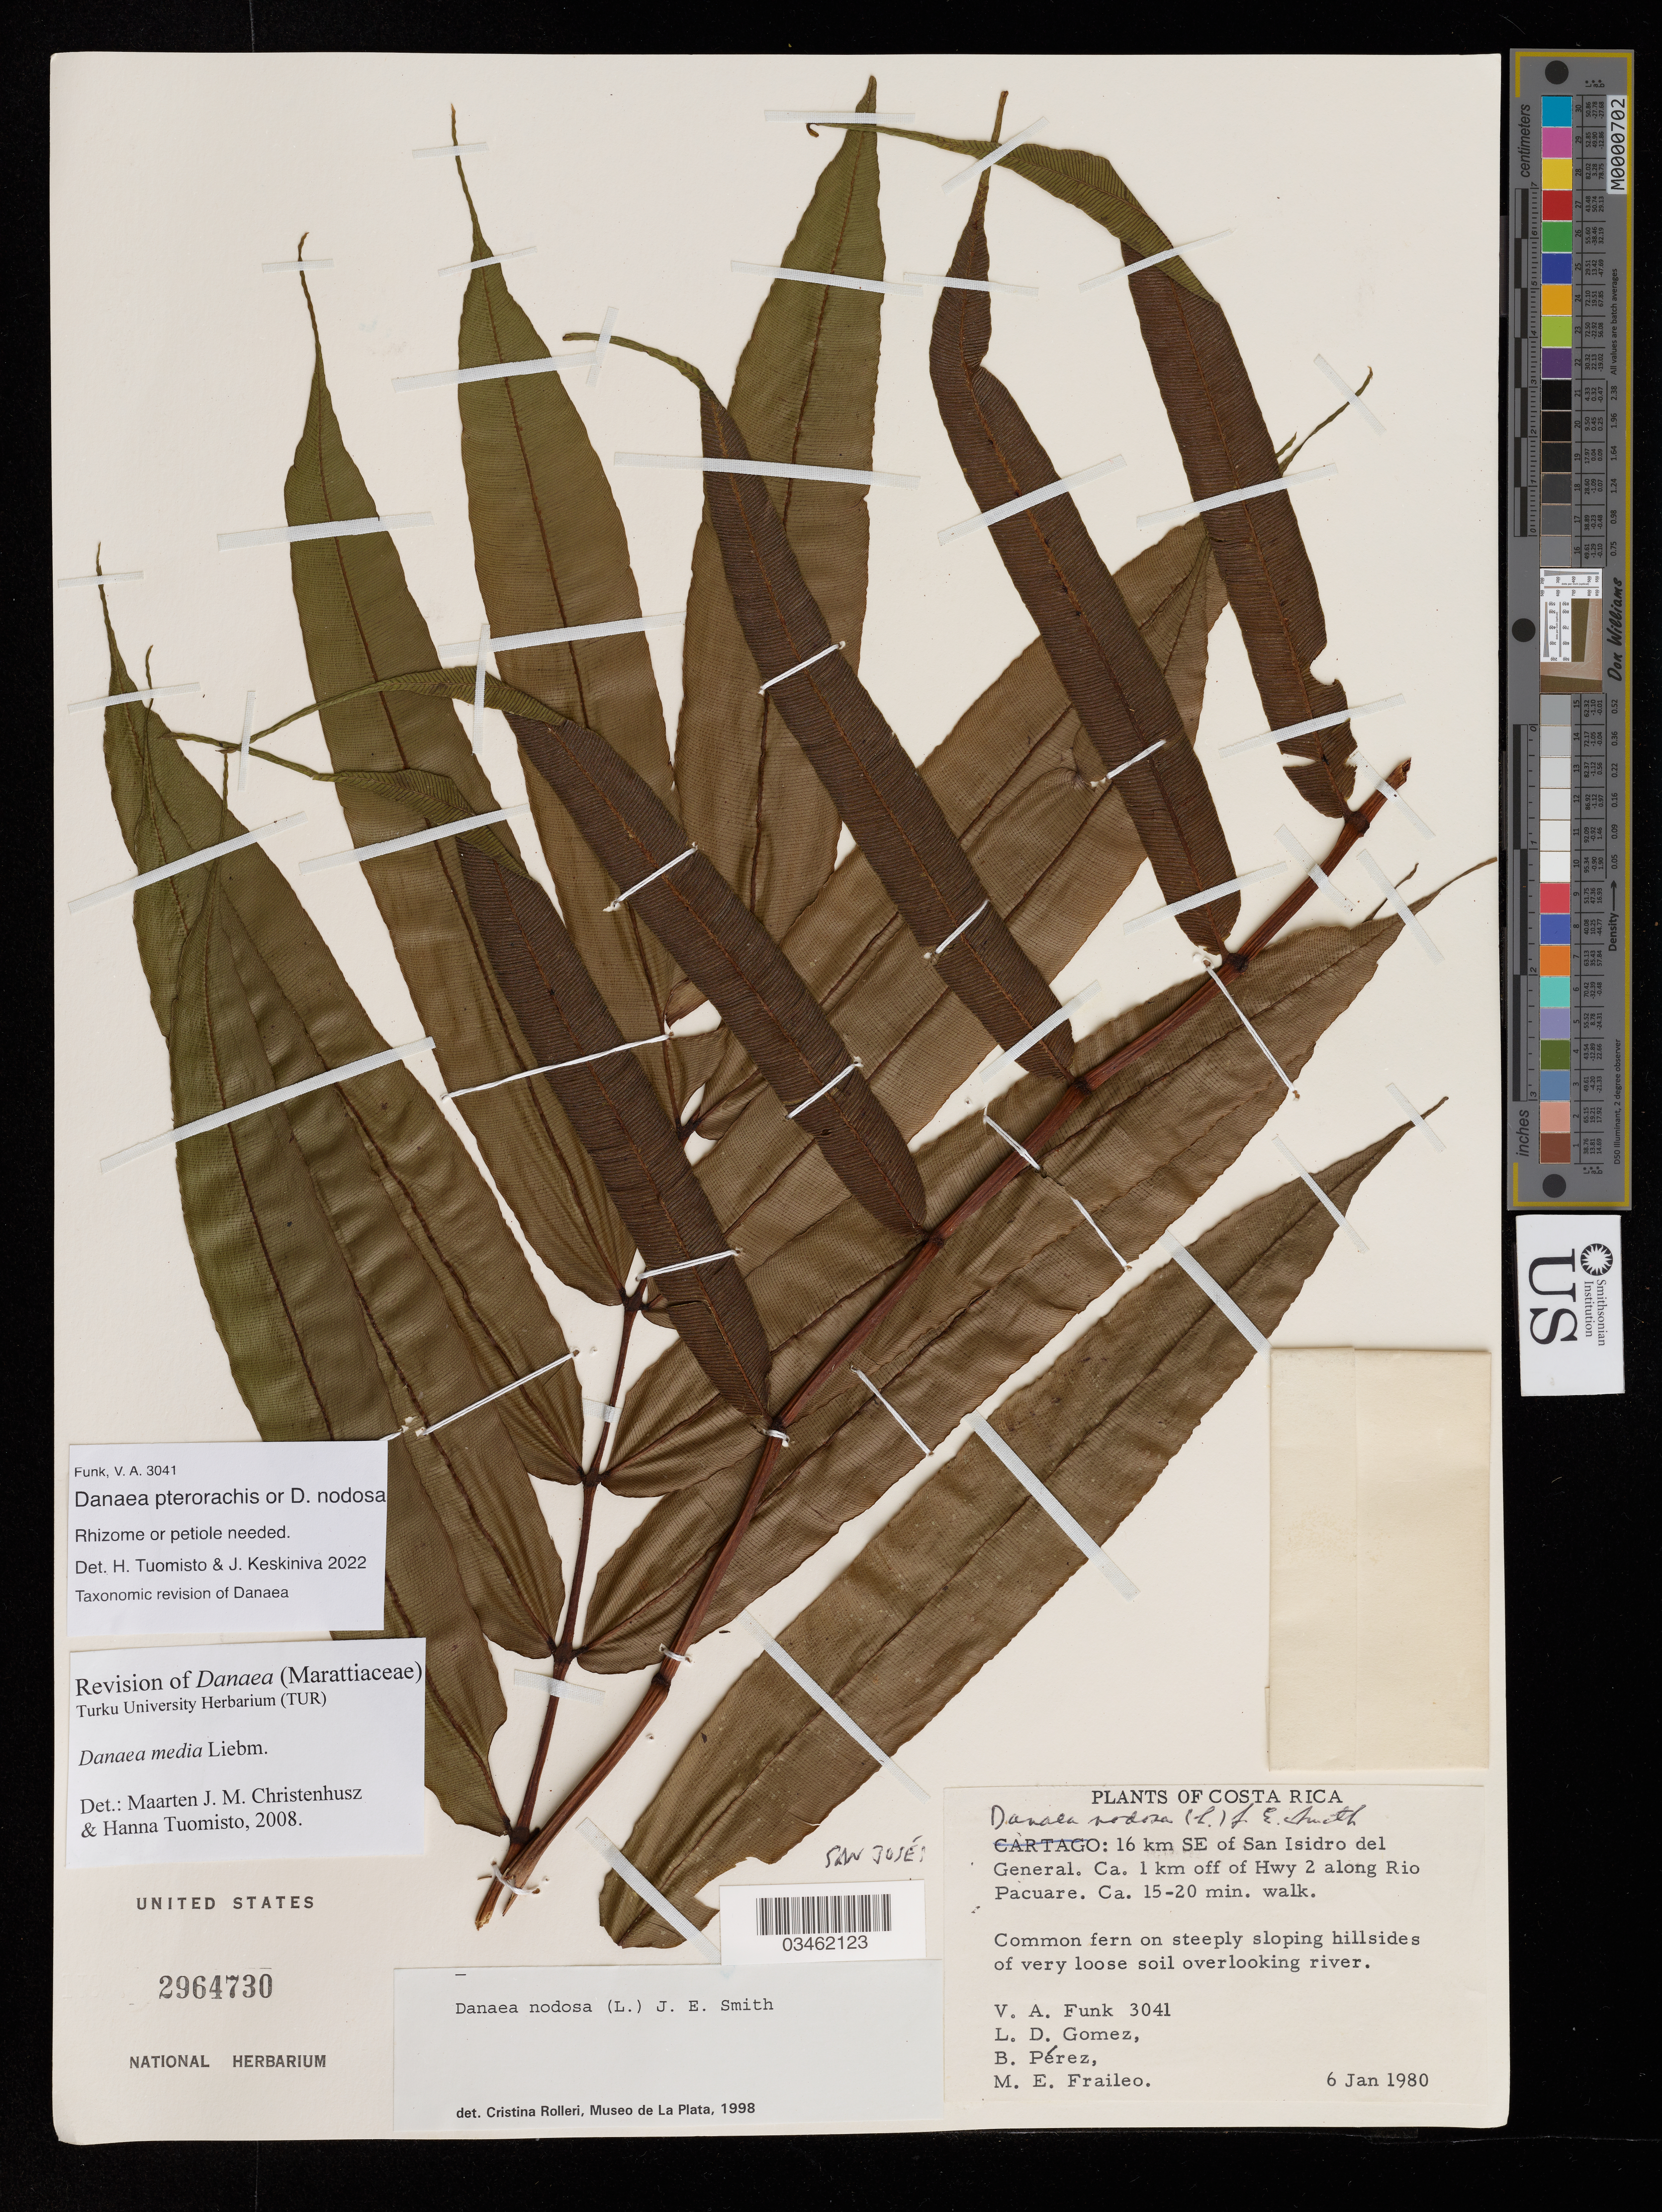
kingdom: Plantae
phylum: Tracheophyta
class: Polypodiopsida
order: Marattiales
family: Marattiaceae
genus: Danaea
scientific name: Danaea pterorachis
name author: Christ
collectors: V. Funk, L. Gomez, B. Pérez & M. Fraileo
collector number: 3041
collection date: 1980-01-06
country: Costa Rica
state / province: San José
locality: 16 km SE of San Isidro del General. Ca. 1 km off of Hwy 2 along Rio Pacuare. Ca. 15-20 min. walk.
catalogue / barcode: US 2964730